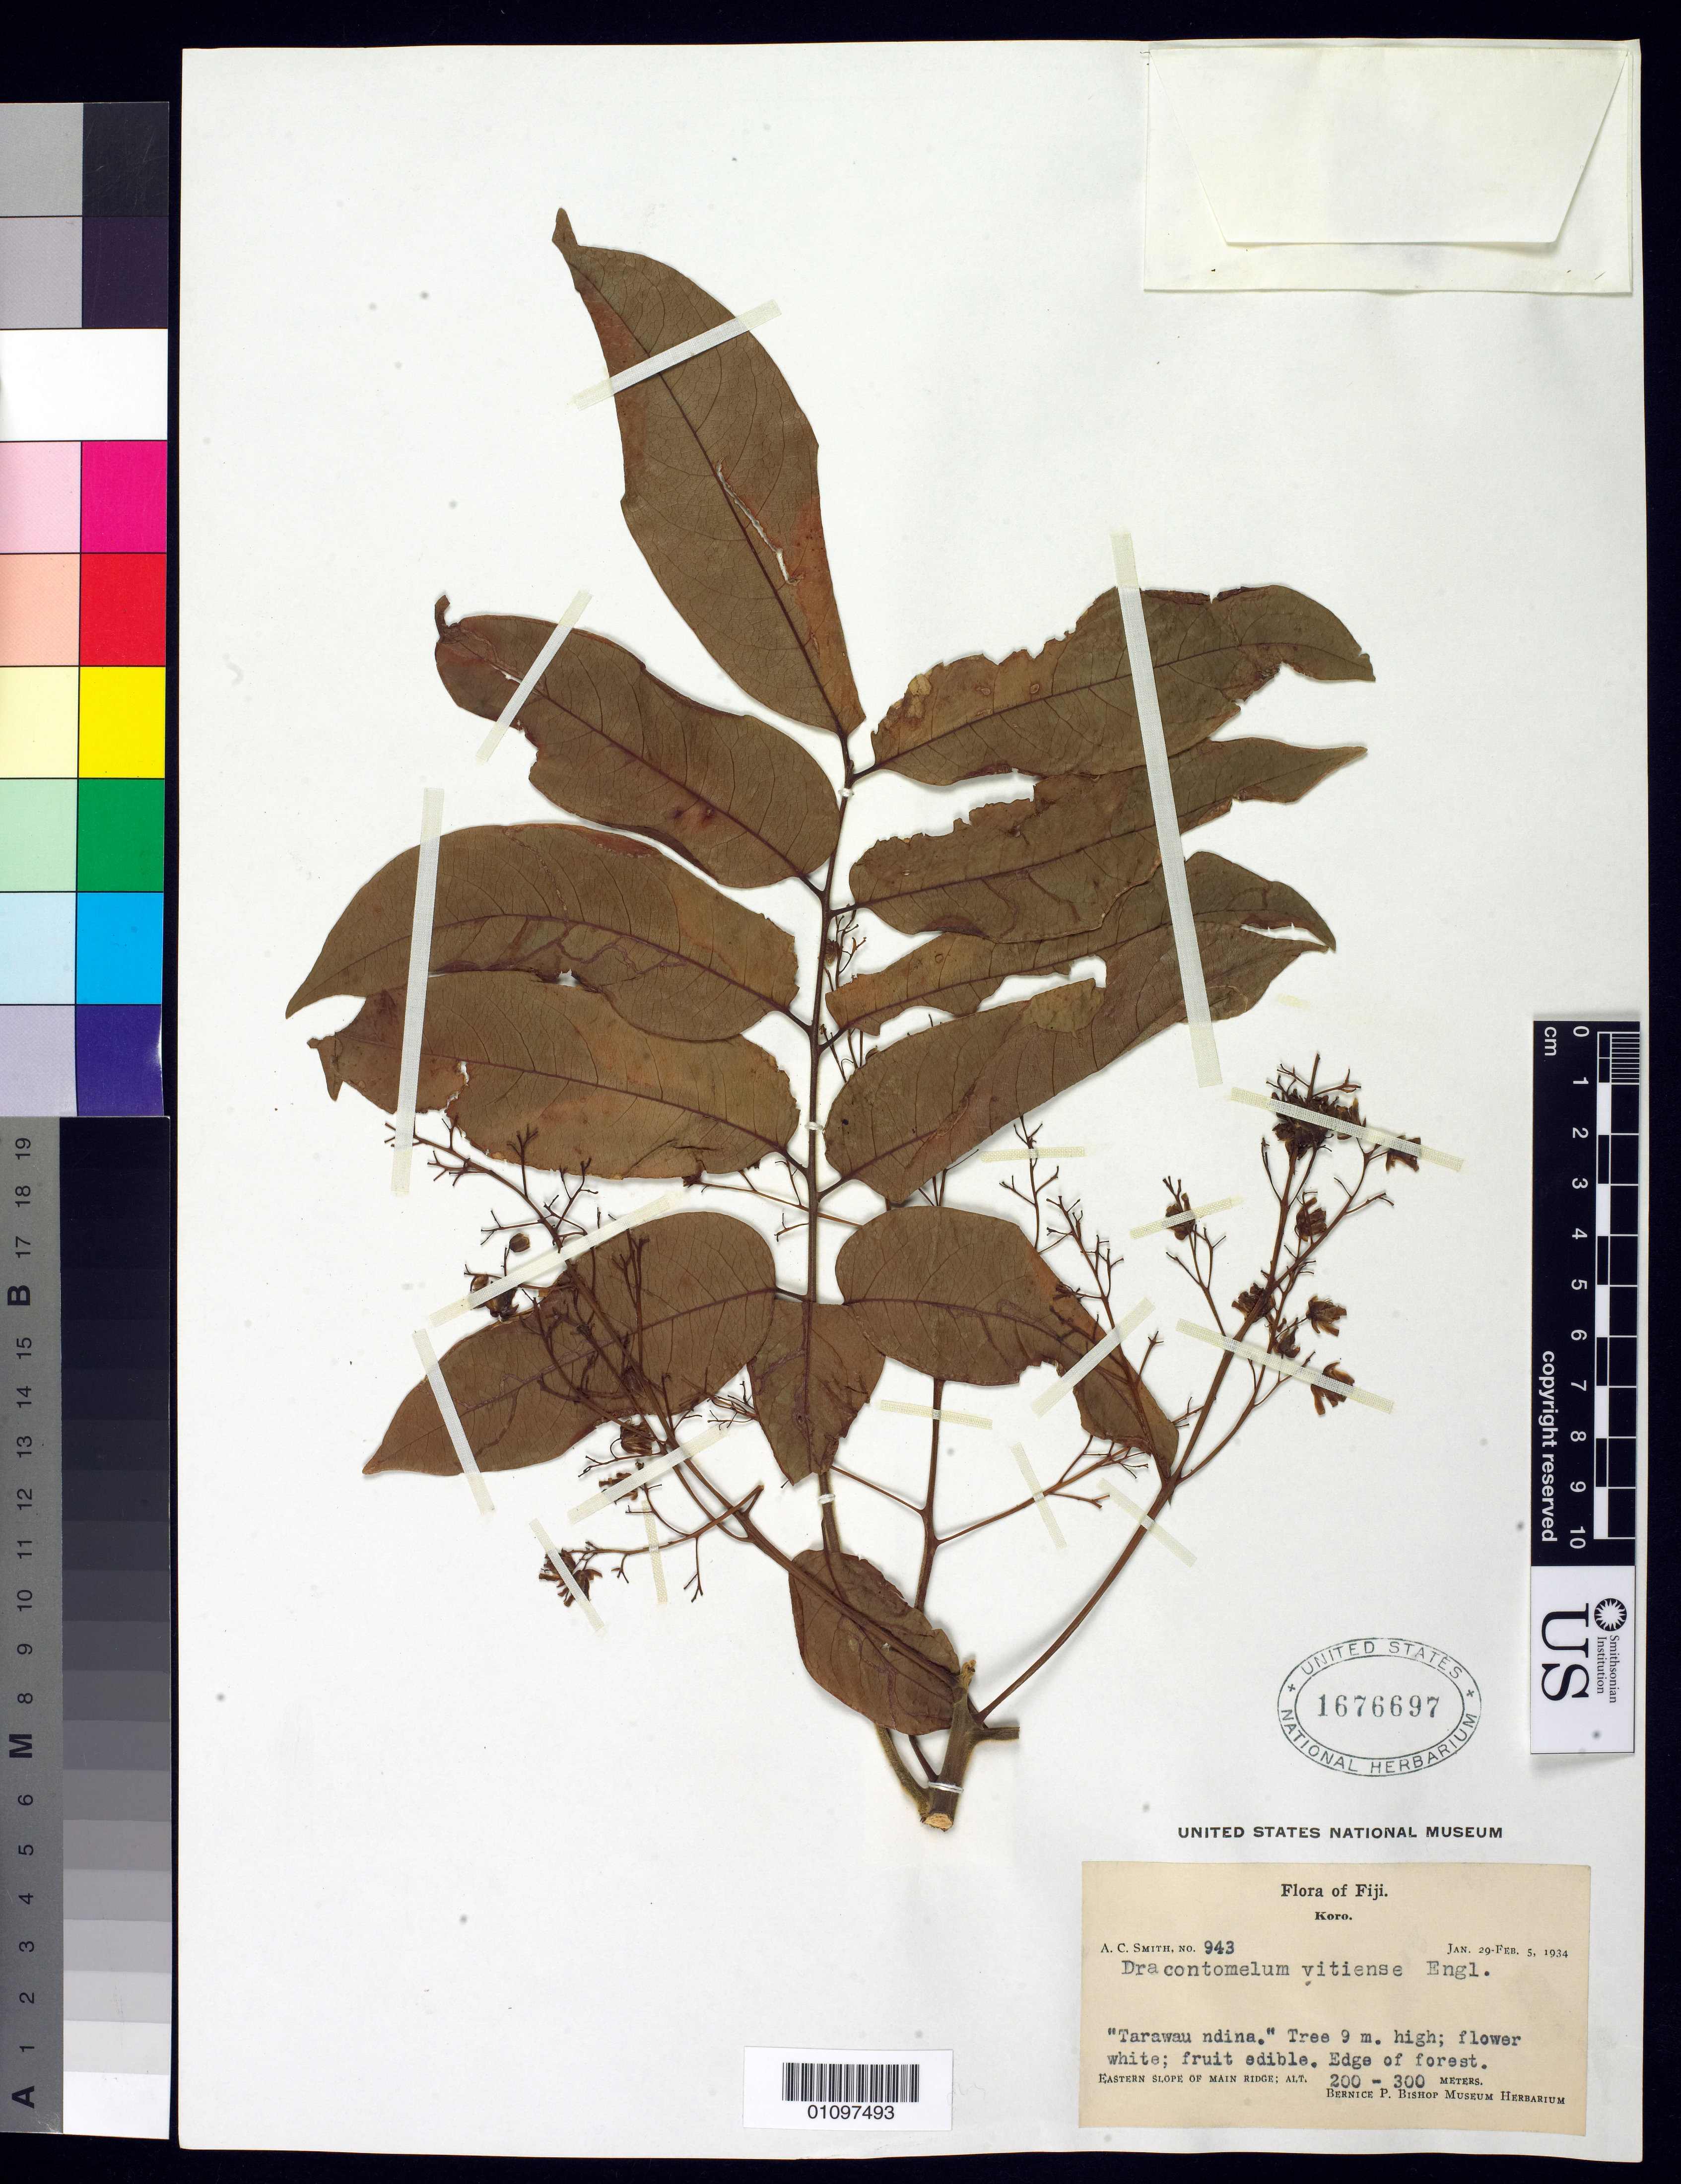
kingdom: Plantae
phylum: Tracheophyta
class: Magnoliopsida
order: Sapindales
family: Anacardiaceae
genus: Dracontomelon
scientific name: Dracontomelon vitiense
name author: Engl.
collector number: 943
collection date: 1934-01-29/1934-02-05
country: Fiji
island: Koro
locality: Eastern slope of main ridge.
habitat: edge of forest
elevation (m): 200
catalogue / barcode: US 1676697